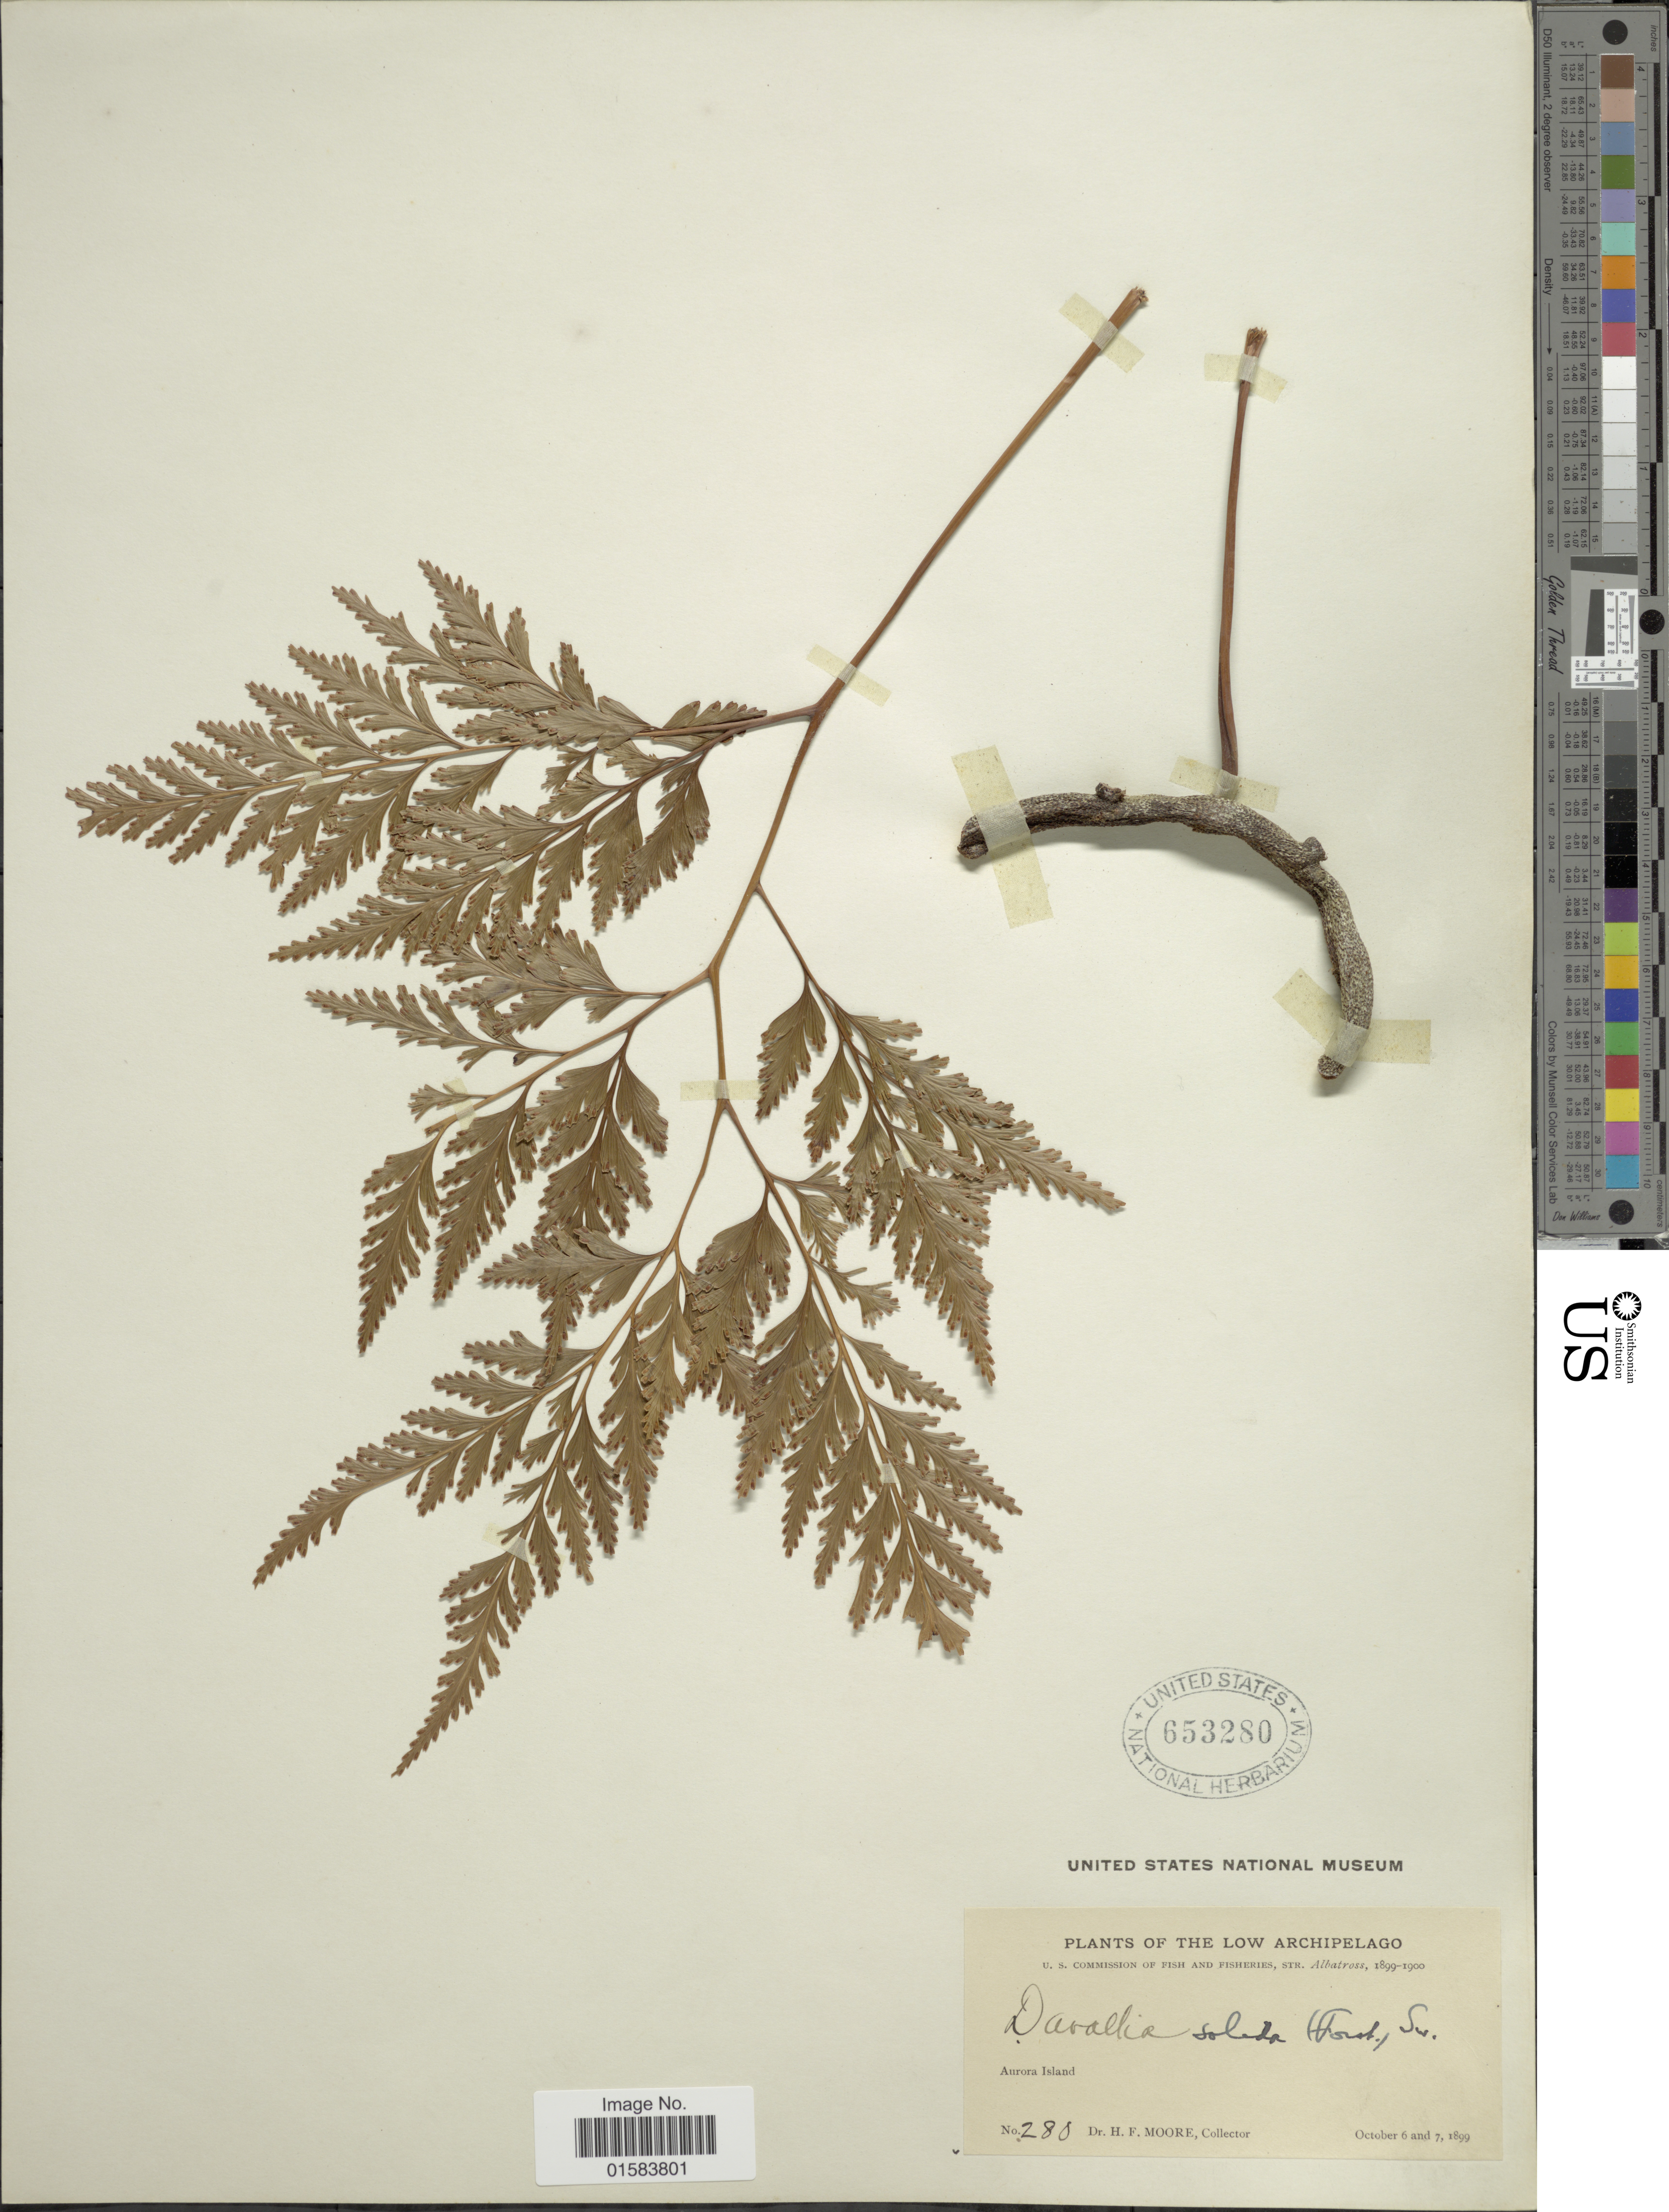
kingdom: Plantae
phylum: Tracheophyta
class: Polypodiopsida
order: Polypodiales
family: Davalliaceae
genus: Davallia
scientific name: Davallia solida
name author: (G. Forst.) Sw.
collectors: H. F. Moore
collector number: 280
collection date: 1899-10-06/1899-10-07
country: Vanuatu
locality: The Low Archipelago, Aurora Island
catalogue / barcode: US 653280